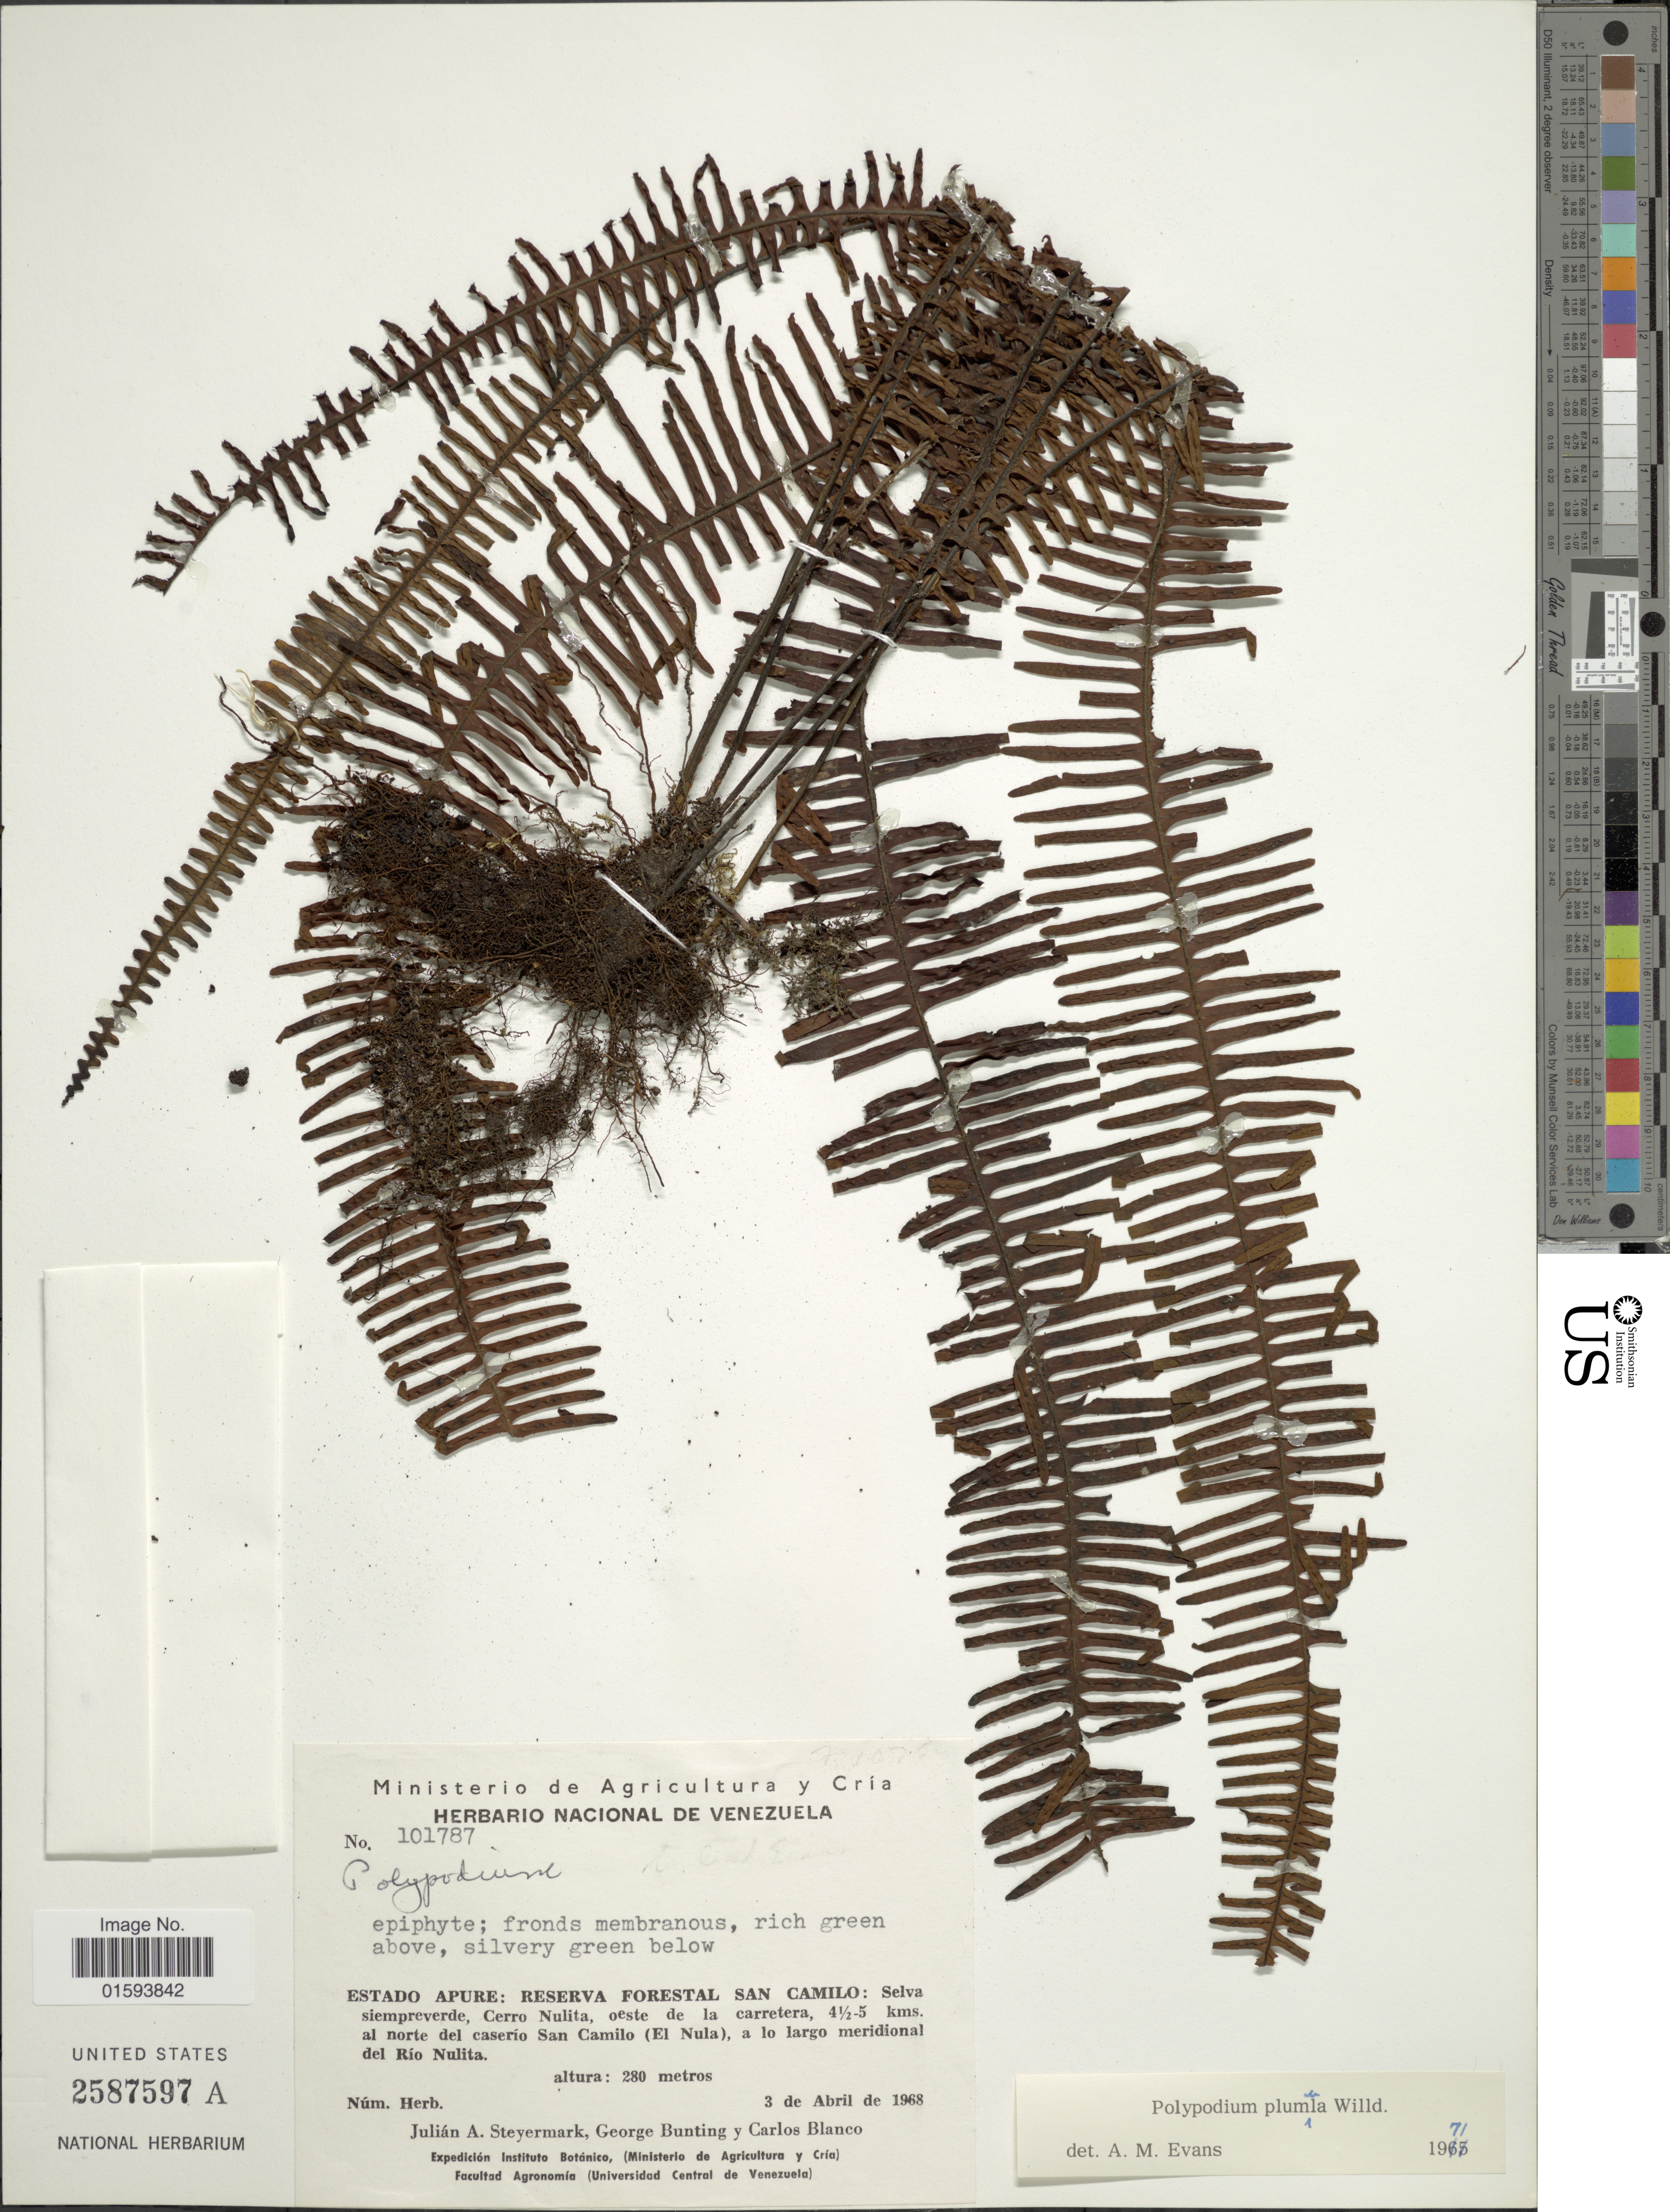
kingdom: Plantae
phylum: Tracheophyta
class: Polypodiopsida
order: Polypodiales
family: Polypodiaceae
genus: Pecluma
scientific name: Pecluma plumula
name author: (Humb. & Bonpl. ex Willd.) M.G. Price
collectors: J. Steyermark, G. S. Bunting & C. A. Blanco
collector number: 101787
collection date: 1968-04-03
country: Venezuela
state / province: Apure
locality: Reserva Forestal San Camilo: Selva siempreverde, Cerro Nulita, oeste de la carretera, 4 1/2-5 kms. al norte del caserio San Camilo ( El Nula), a lo largo meredional del Rio Nulita.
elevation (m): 280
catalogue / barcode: US 2587597A